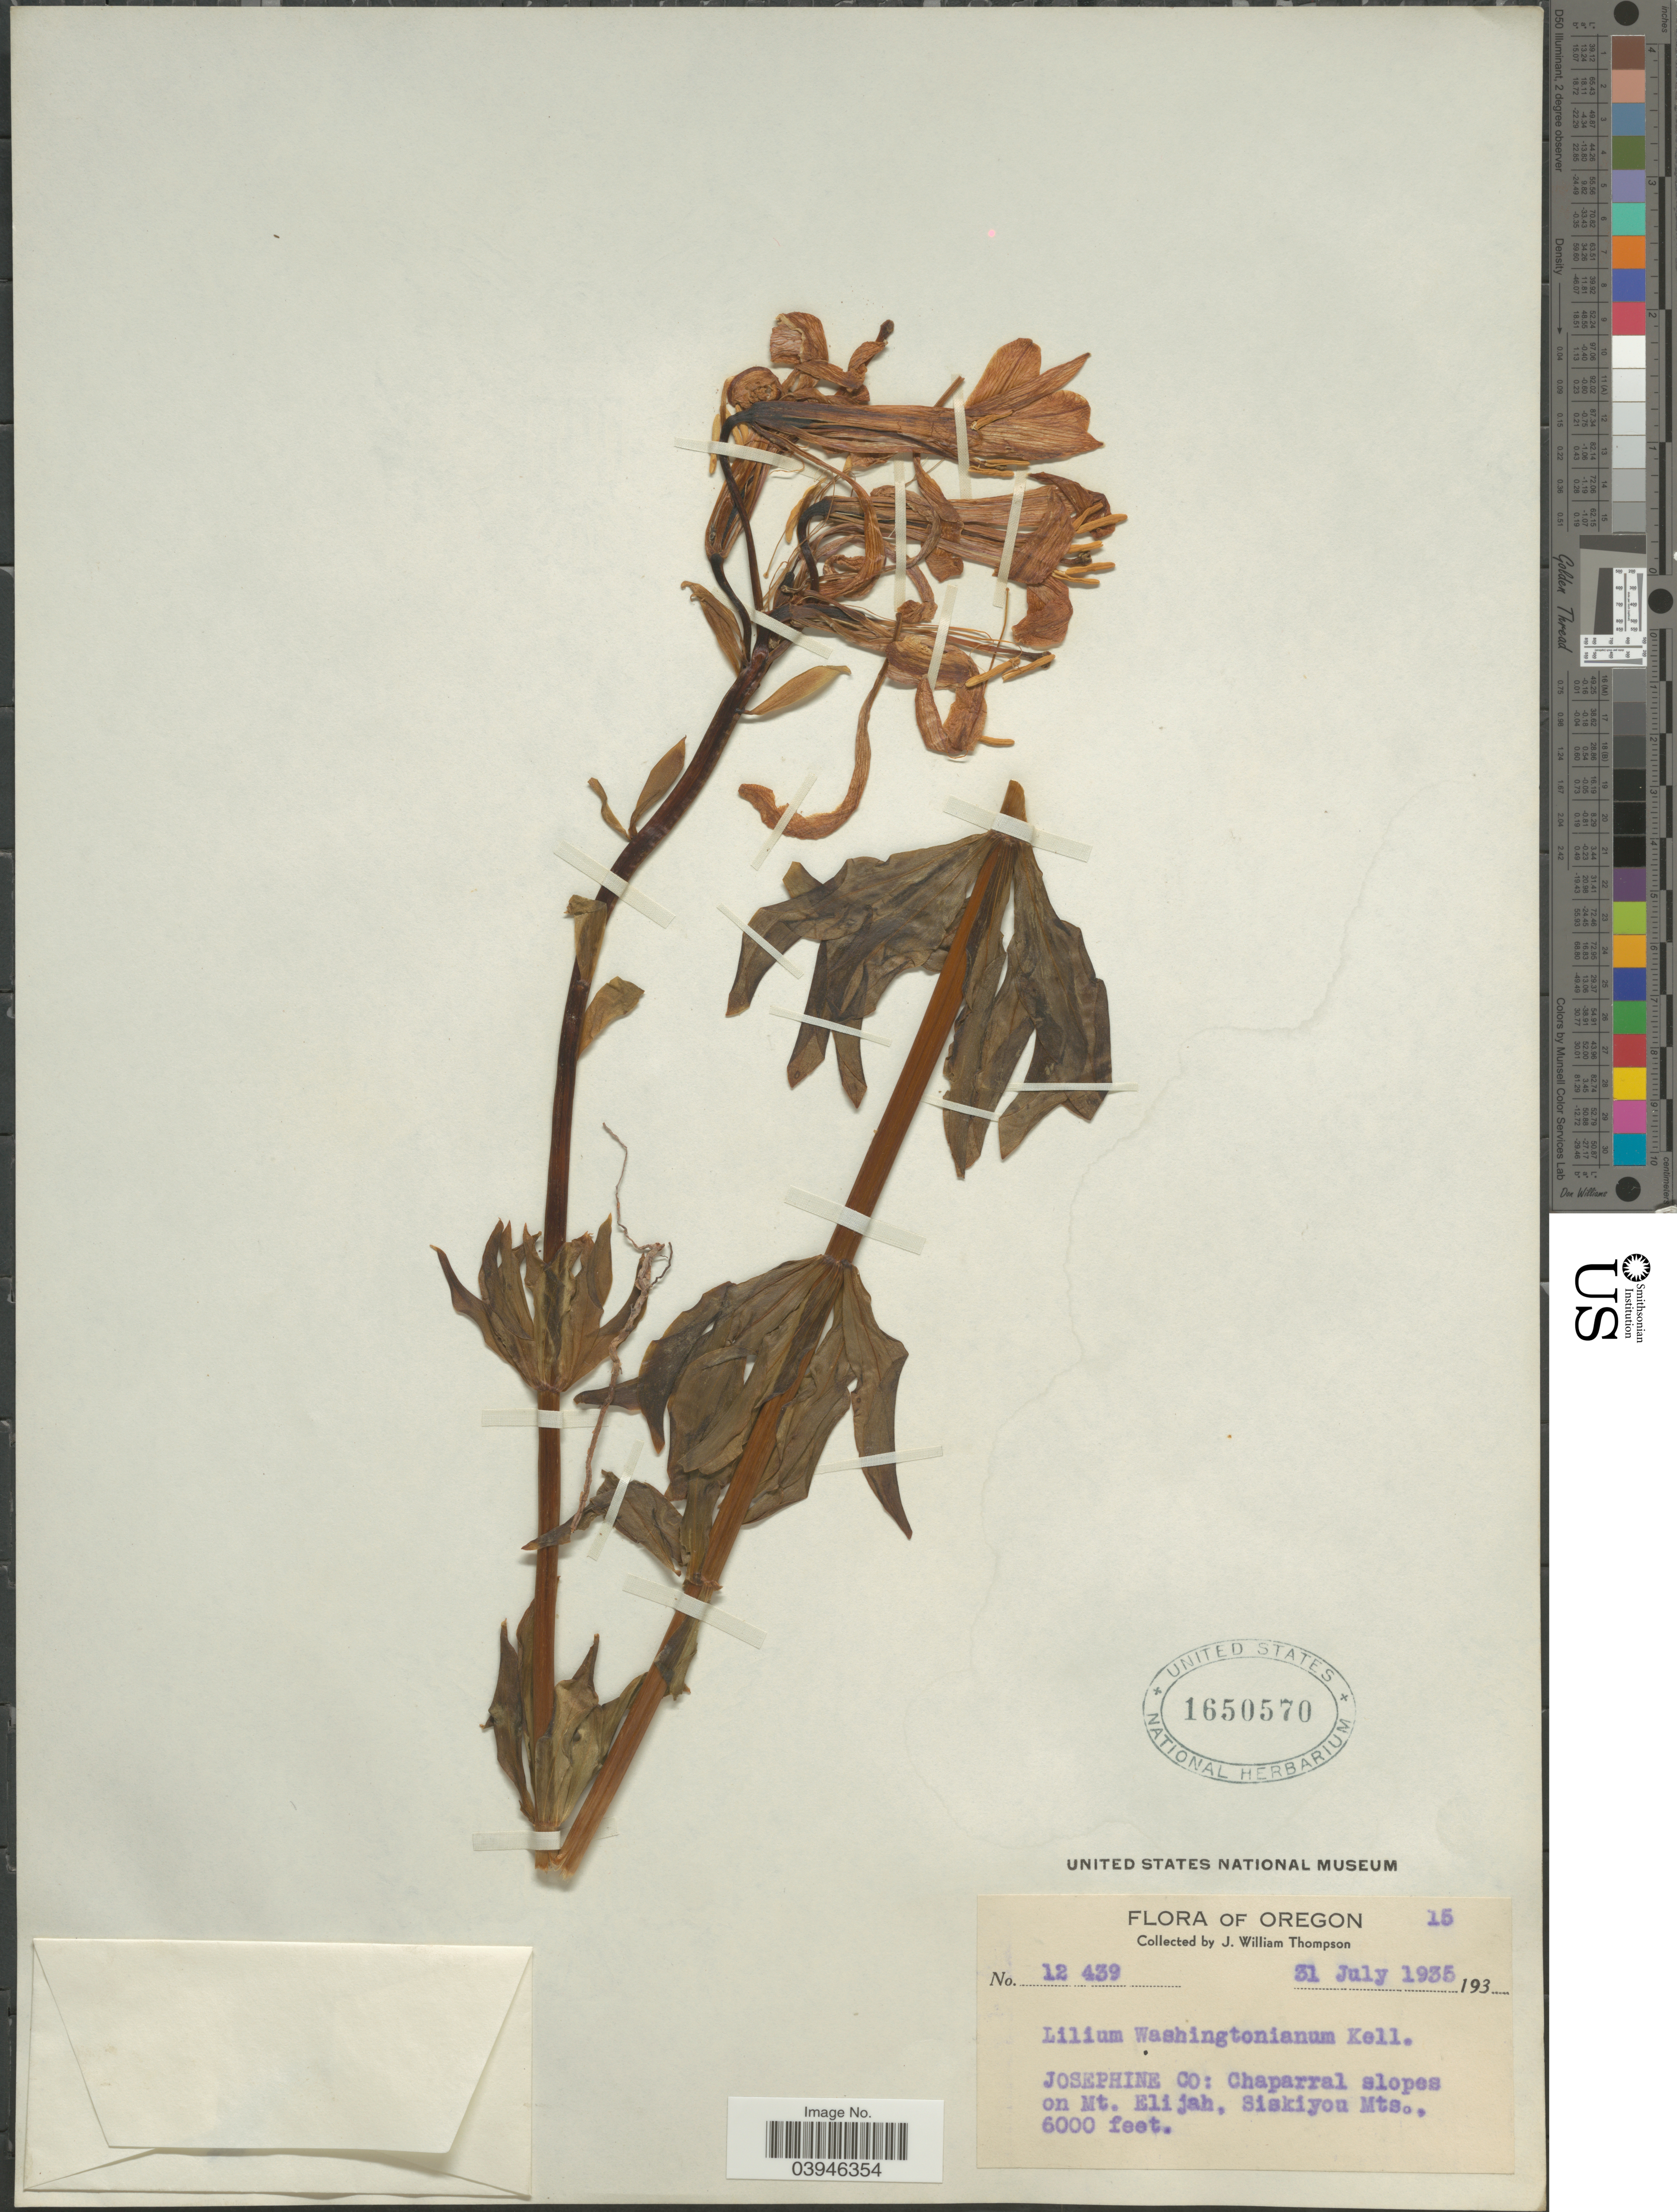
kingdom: Plantae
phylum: Tracheophyta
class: Liliopsida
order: Liliales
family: Liliaceae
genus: Lilium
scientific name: Lilium washingtonianum subsp. purpurascens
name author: (Stearn) M.W. Skinner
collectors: J. W. Thompson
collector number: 12439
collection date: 1935-07-31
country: United States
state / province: Oregon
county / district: Josephine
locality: Josephine Co: Chaparral slopes on Mt. Elijah, Siskiyou Mts.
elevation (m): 1829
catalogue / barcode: US 1650570